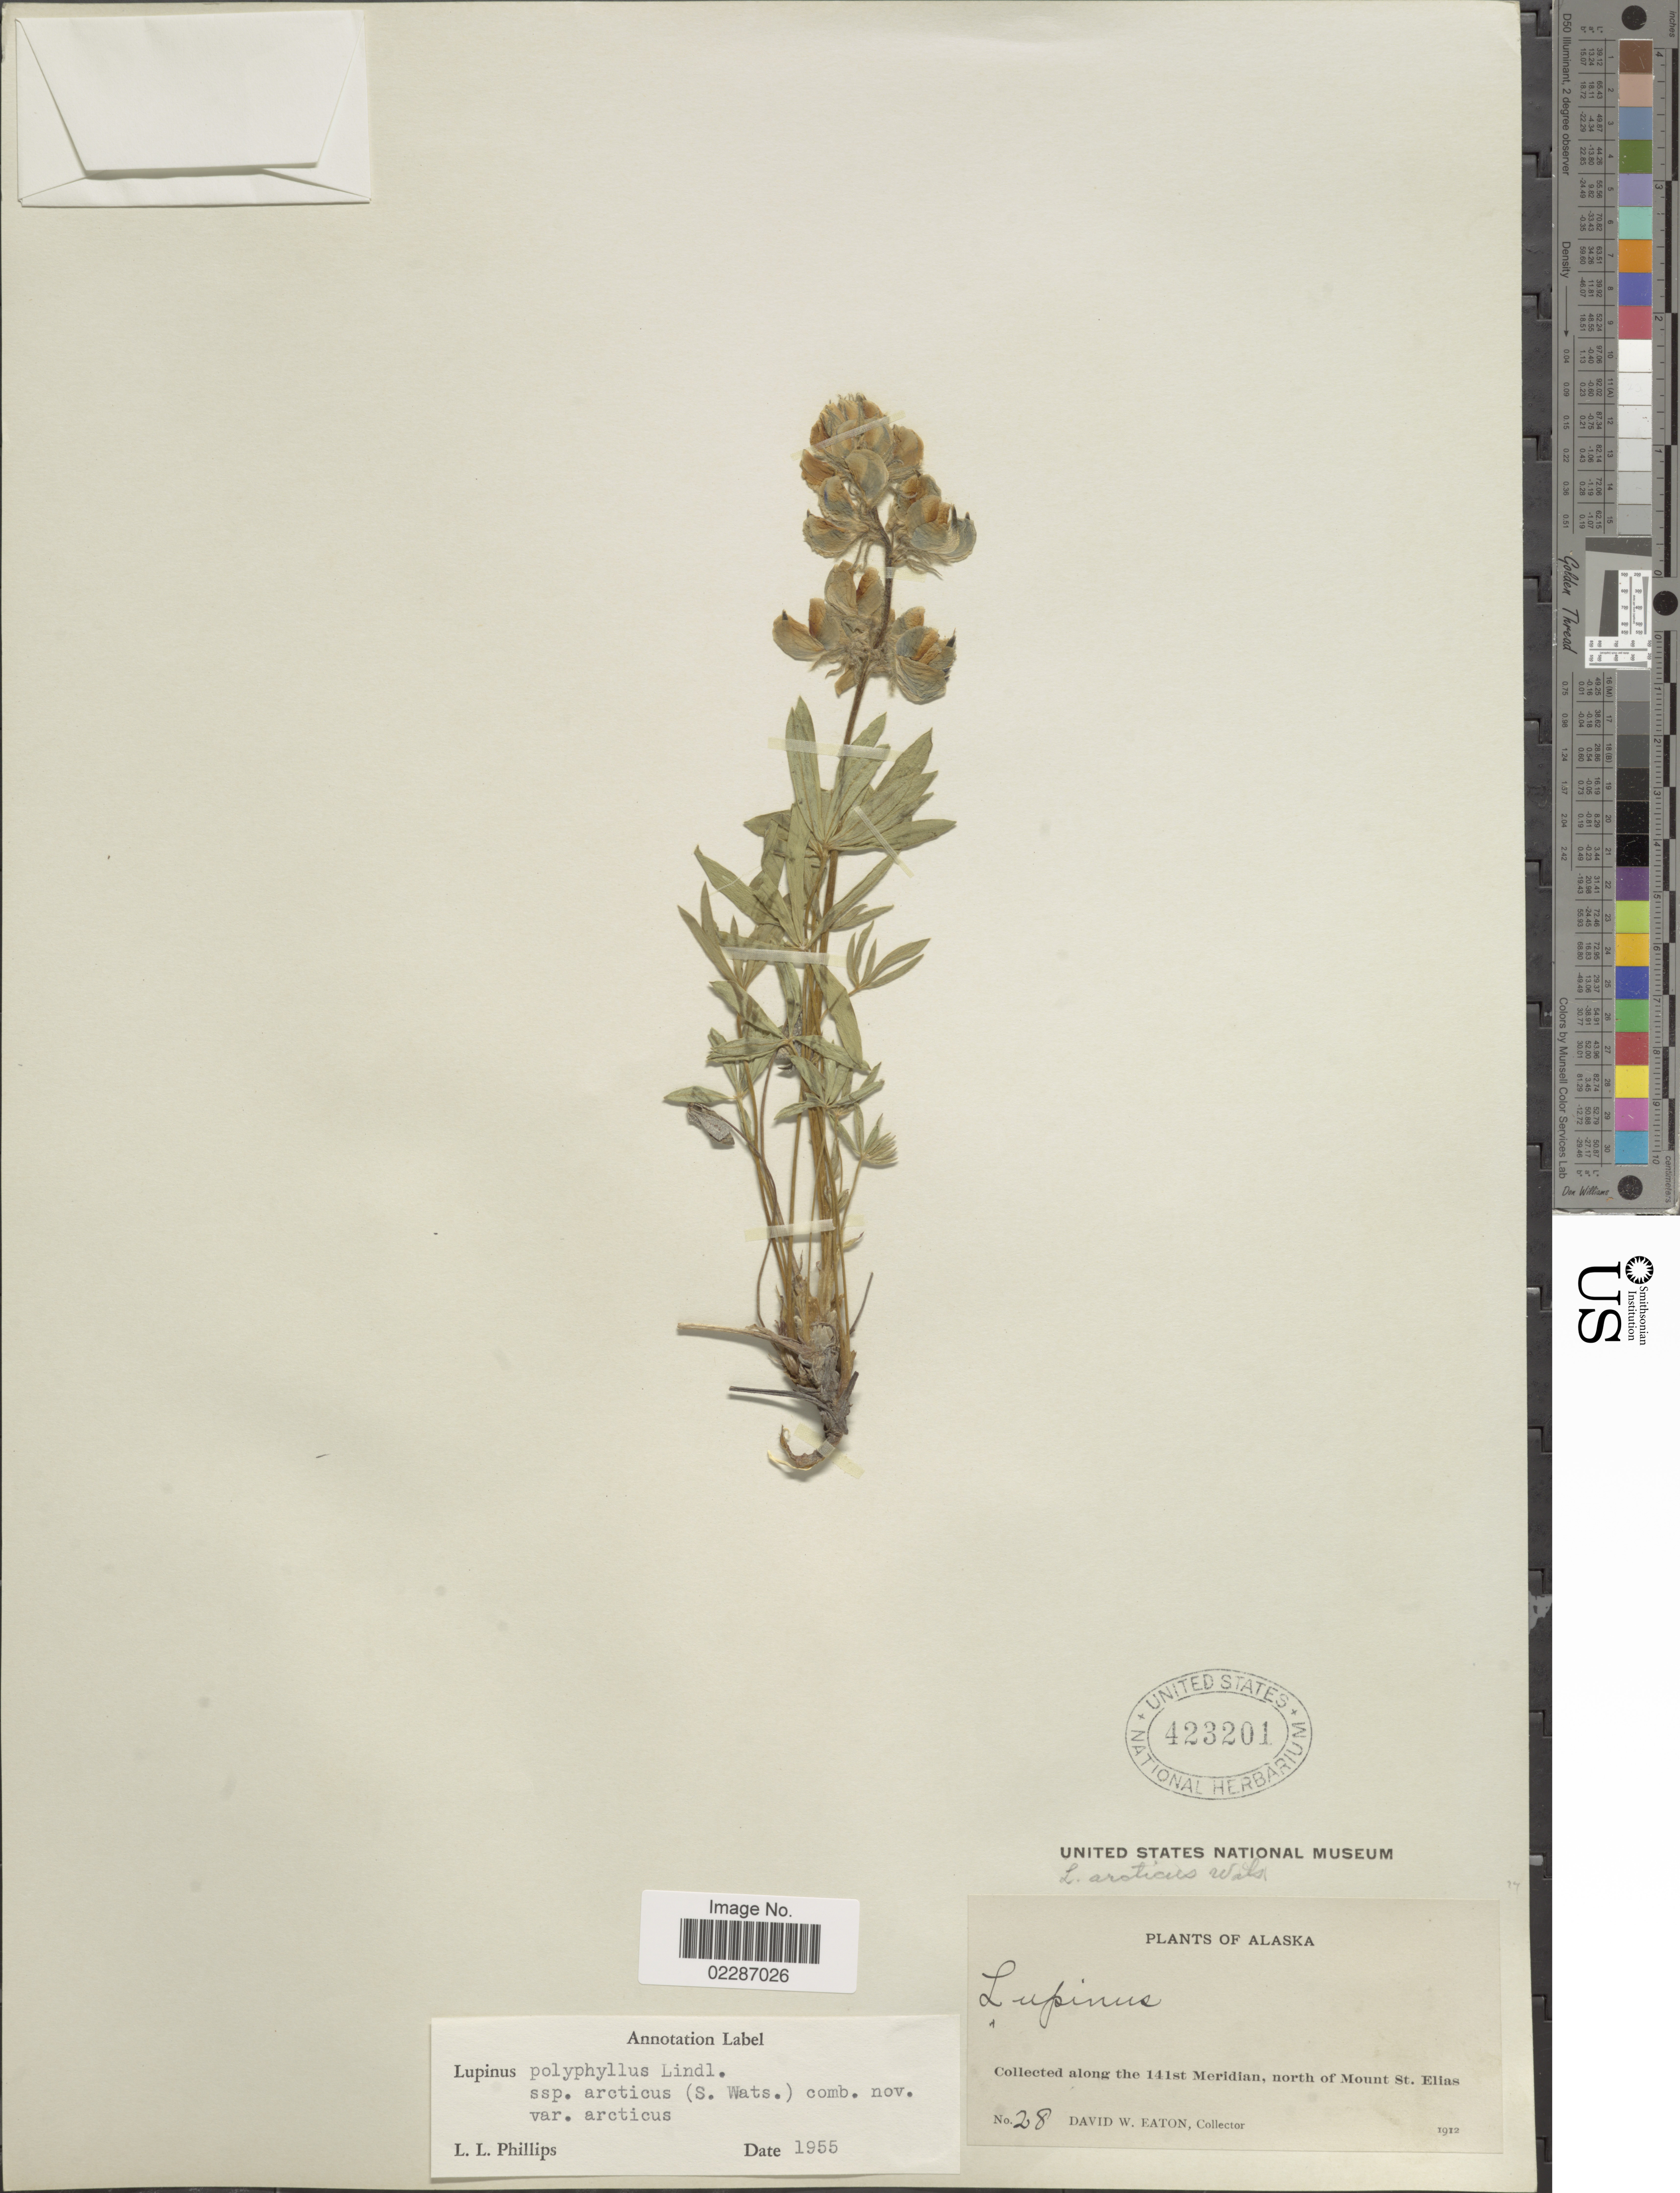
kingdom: Plantae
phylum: Tracheophyta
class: Magnoliopsida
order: Fabales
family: Fabaceae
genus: Lupinus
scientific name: Lupinus arcticus subsp. arcticus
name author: S. Watson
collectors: D. Eaton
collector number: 28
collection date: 1912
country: United States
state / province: Alaska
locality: Along the 141st Meridian, north of Mount St. Elias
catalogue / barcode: US 423201